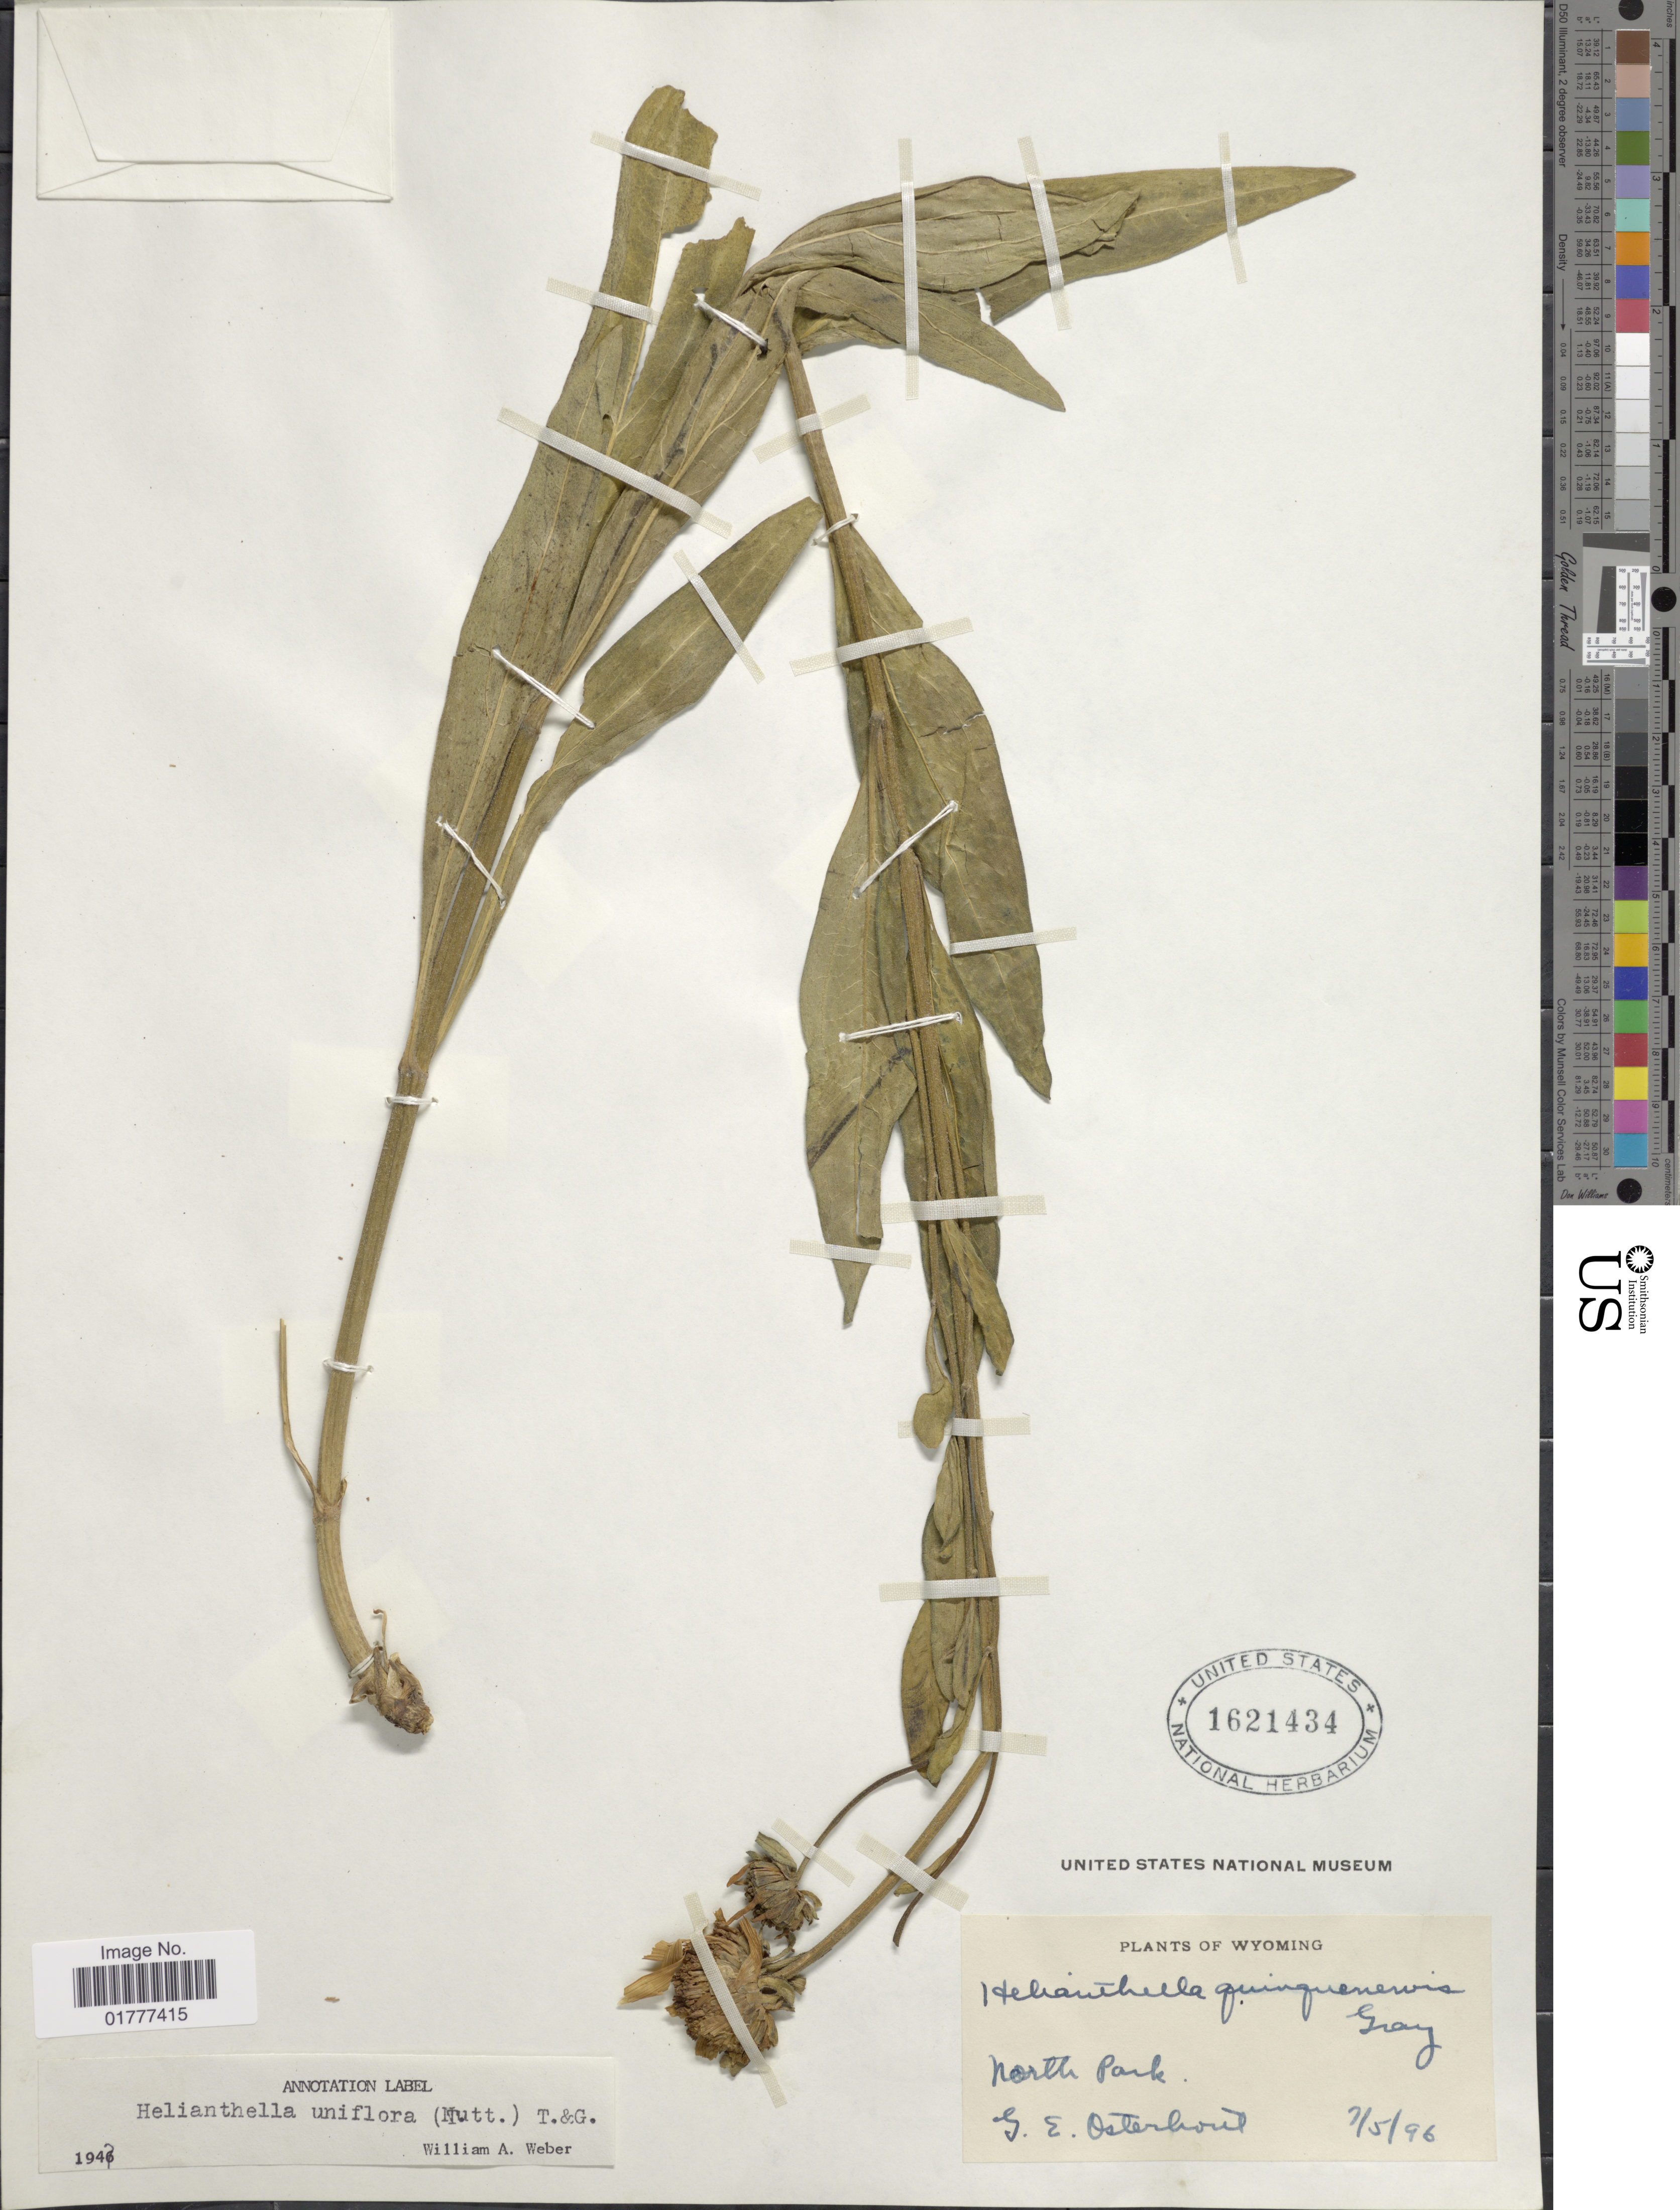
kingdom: Plantae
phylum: Tracheophyta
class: Magnoliopsida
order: Asterales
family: Asteraceae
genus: Helianthella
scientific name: Helianthella uniflora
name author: Torr. & A. Gray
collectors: G. Osterhout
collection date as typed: Transcribed d/m/y: 2/5/96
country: United States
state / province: Wyoming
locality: North Park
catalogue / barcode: US 1621434